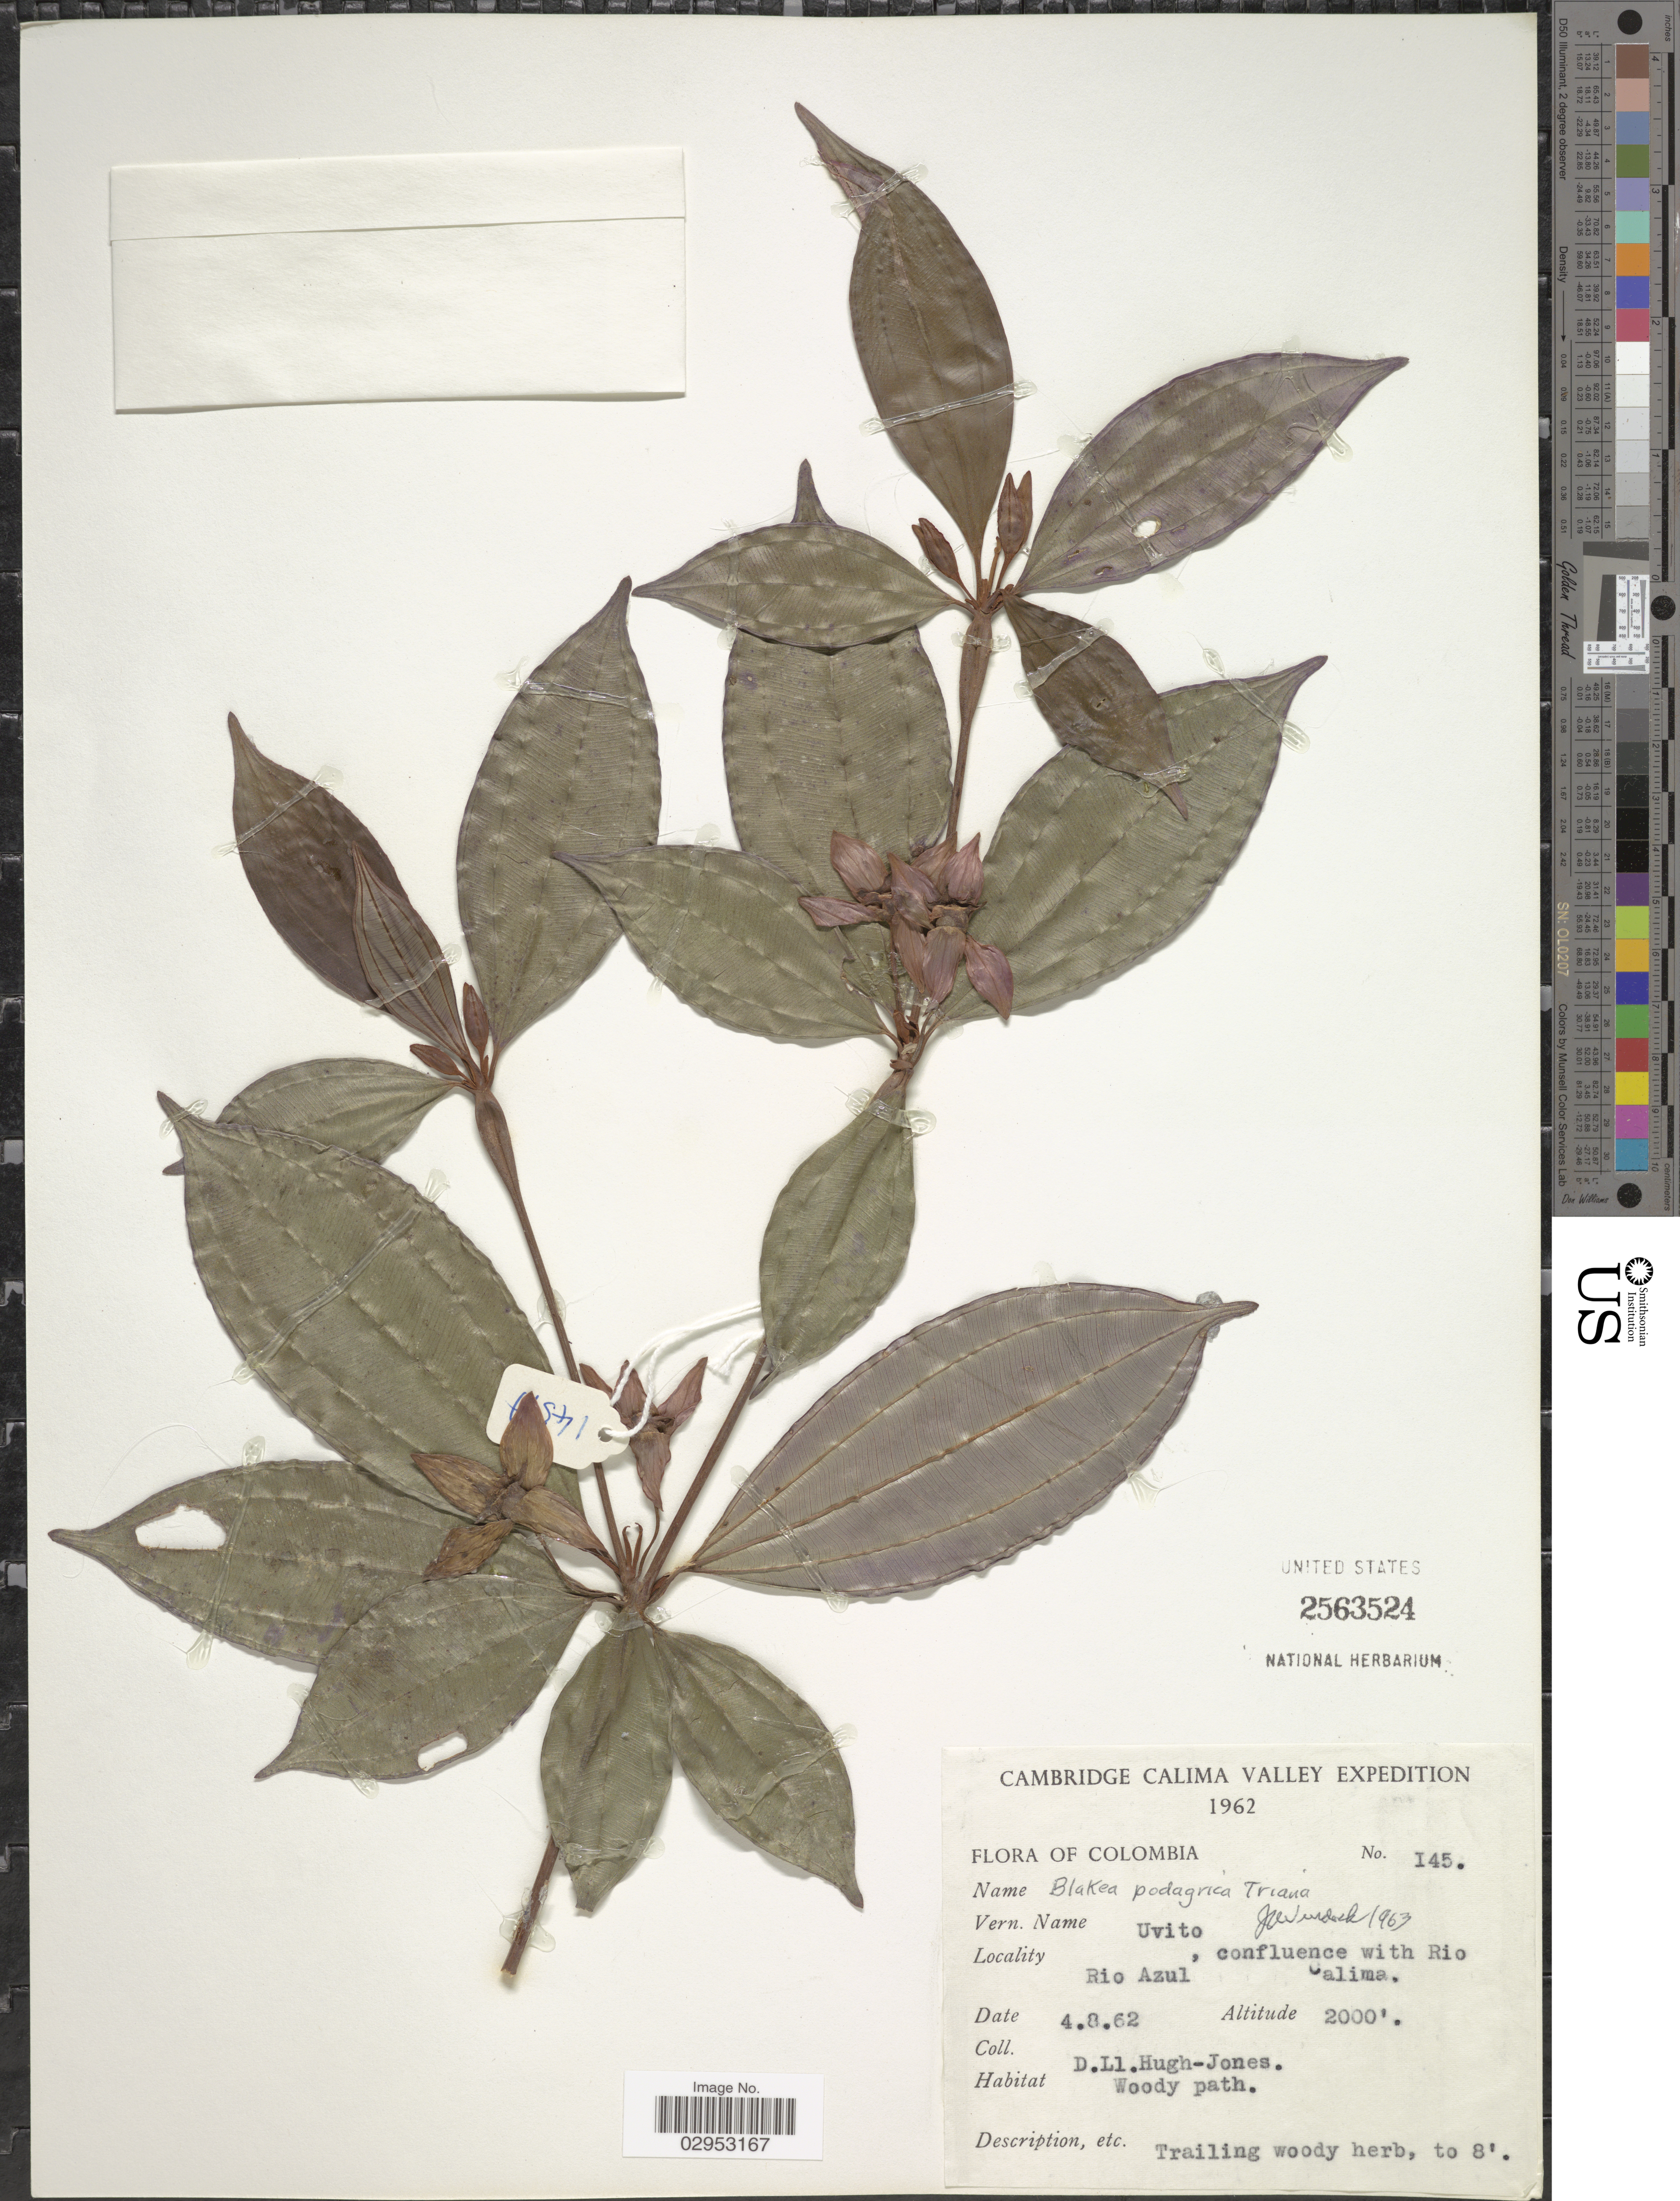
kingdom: Plantae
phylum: Tracheophyta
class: Magnoliopsida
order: Myrtales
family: Melastomataceae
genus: Blakea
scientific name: Blakea podagrica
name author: Triana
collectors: D. Hugh-Jones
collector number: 145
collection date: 1962-08-04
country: Colombia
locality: Cambridge Calima Valley. Rio Azul, confluence with Rio Calima.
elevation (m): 610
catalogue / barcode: US 2563524